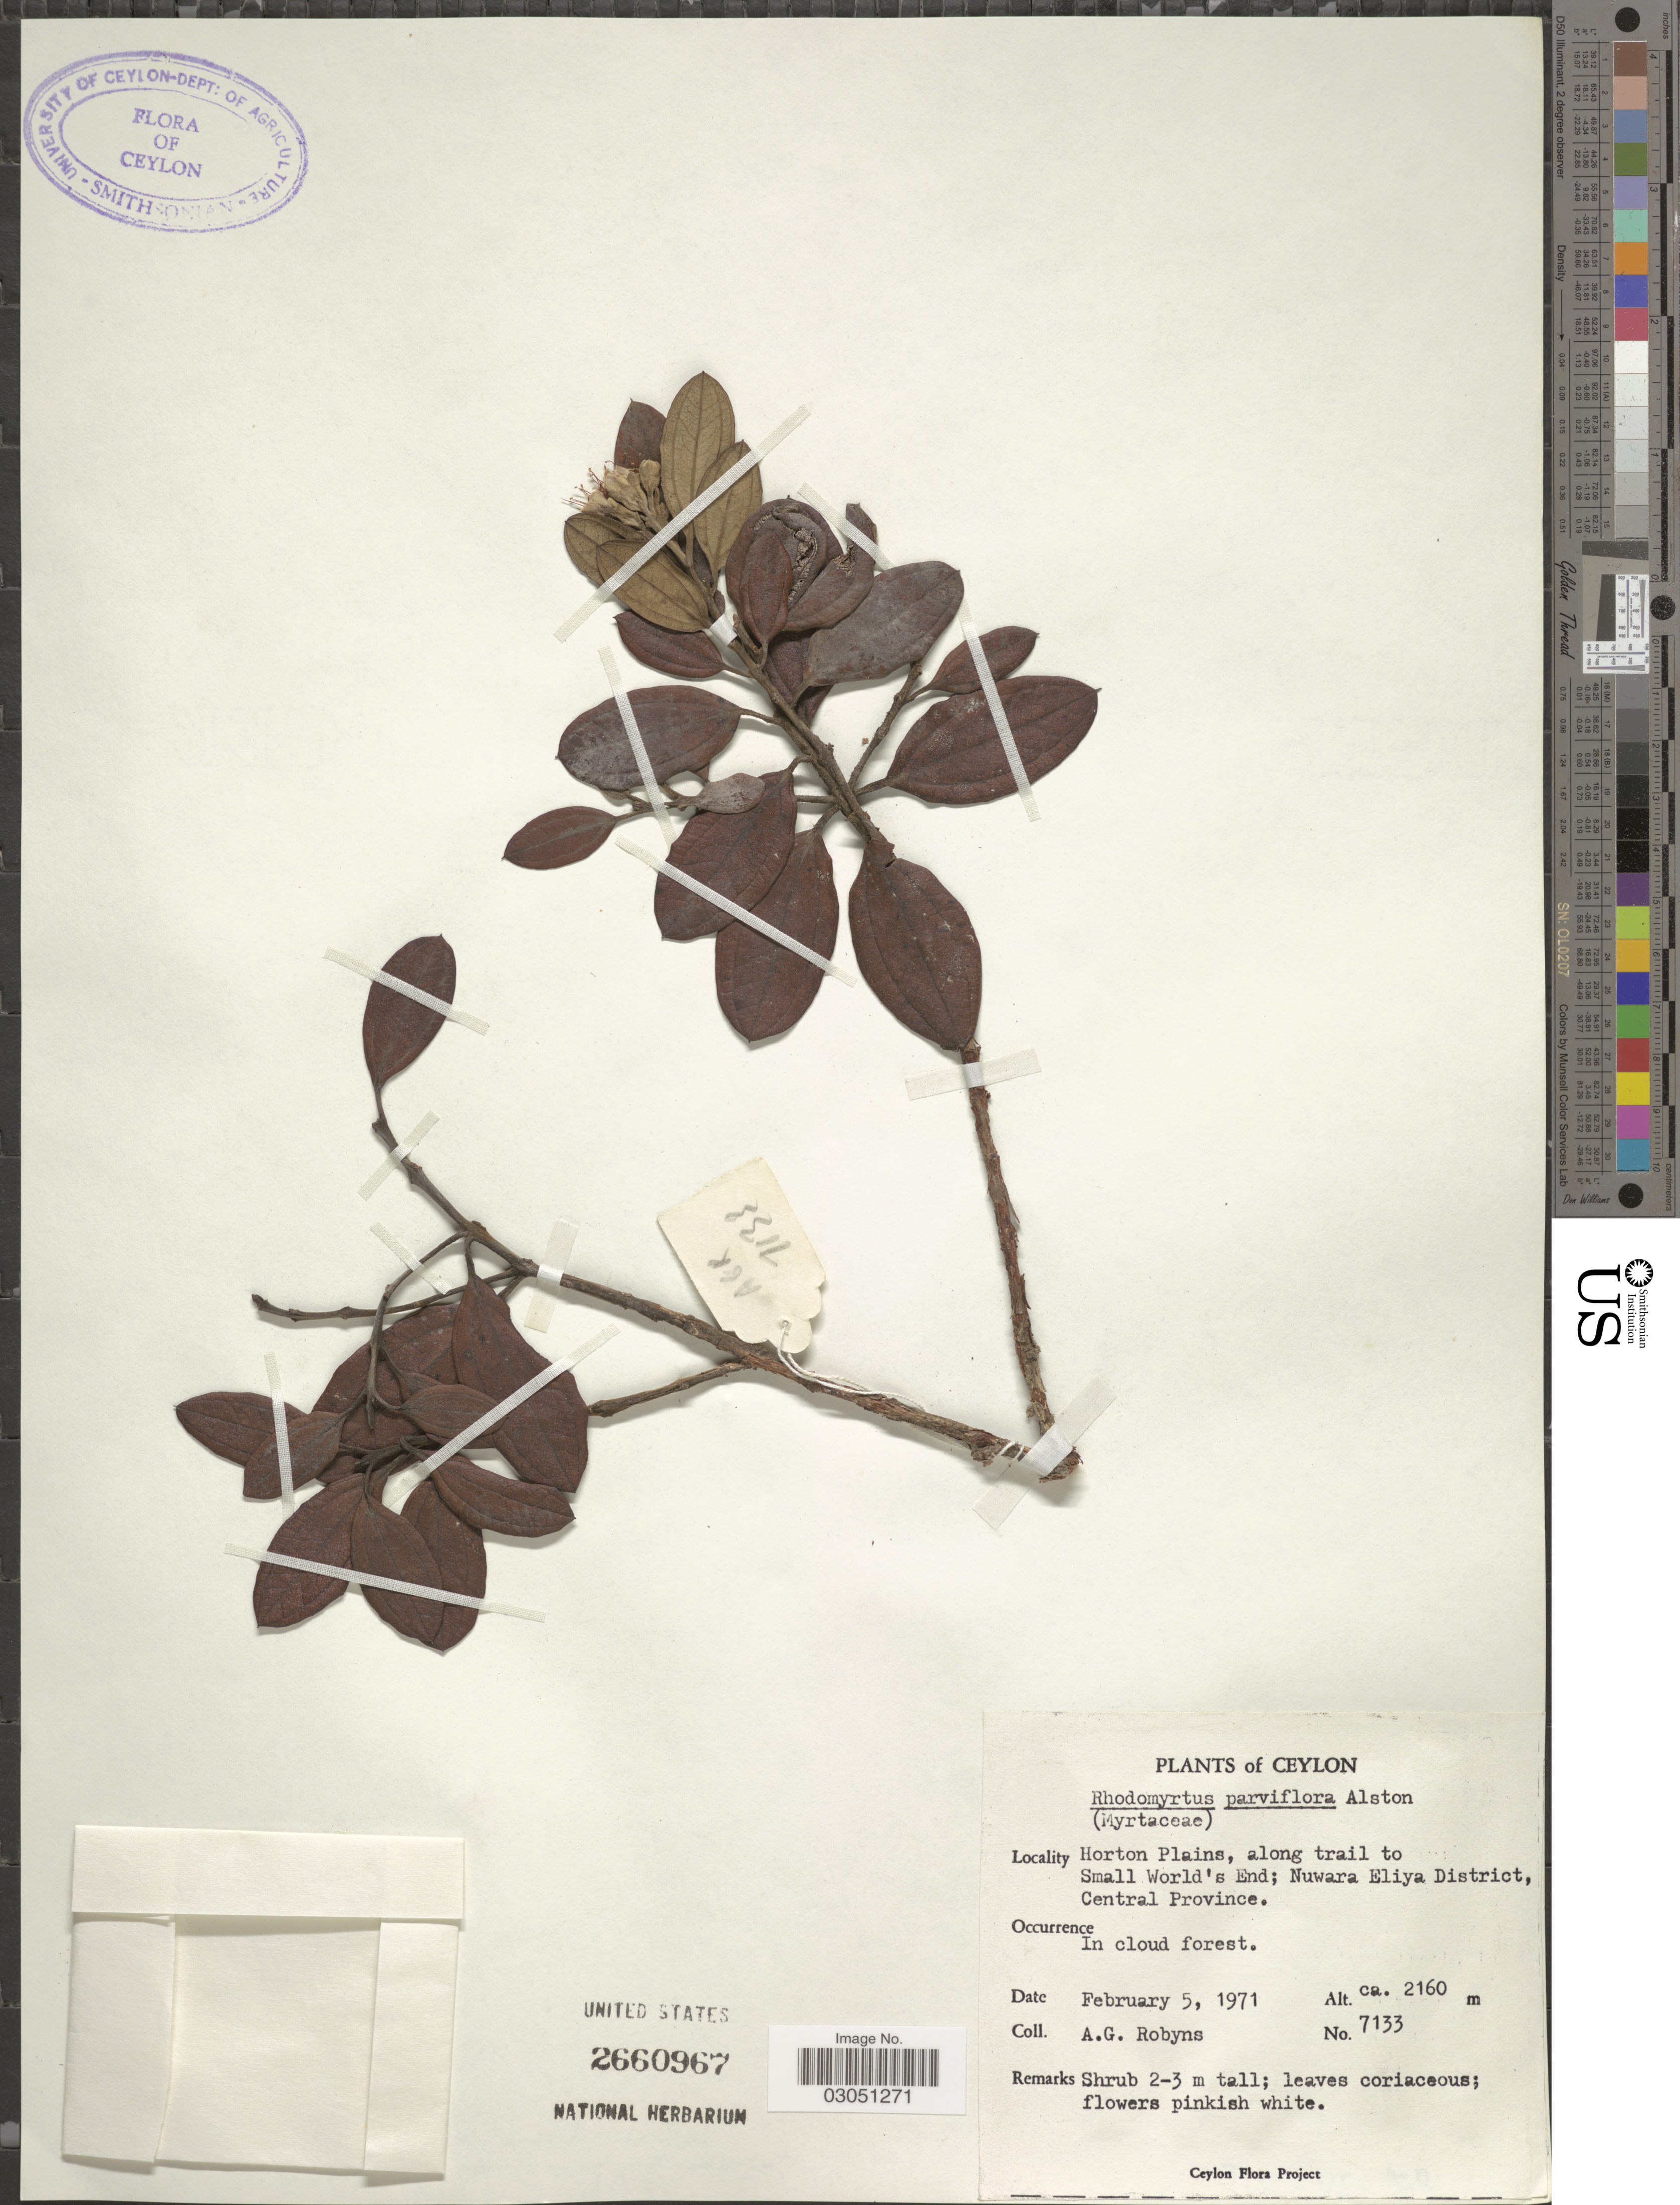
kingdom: Plantae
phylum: Tracheophyta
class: Magnoliopsida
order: Myrtales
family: Myrtaceae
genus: Rhodomyrtus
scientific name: Rhodomyrtus parviflora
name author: Alston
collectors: A. Robyns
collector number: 7133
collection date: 1971-02-05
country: Sri Lanka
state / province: Central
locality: Ceylon, Horton Plains, along trail to Small World's End; Nuwara Eliya District.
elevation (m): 2160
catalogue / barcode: US 2660967